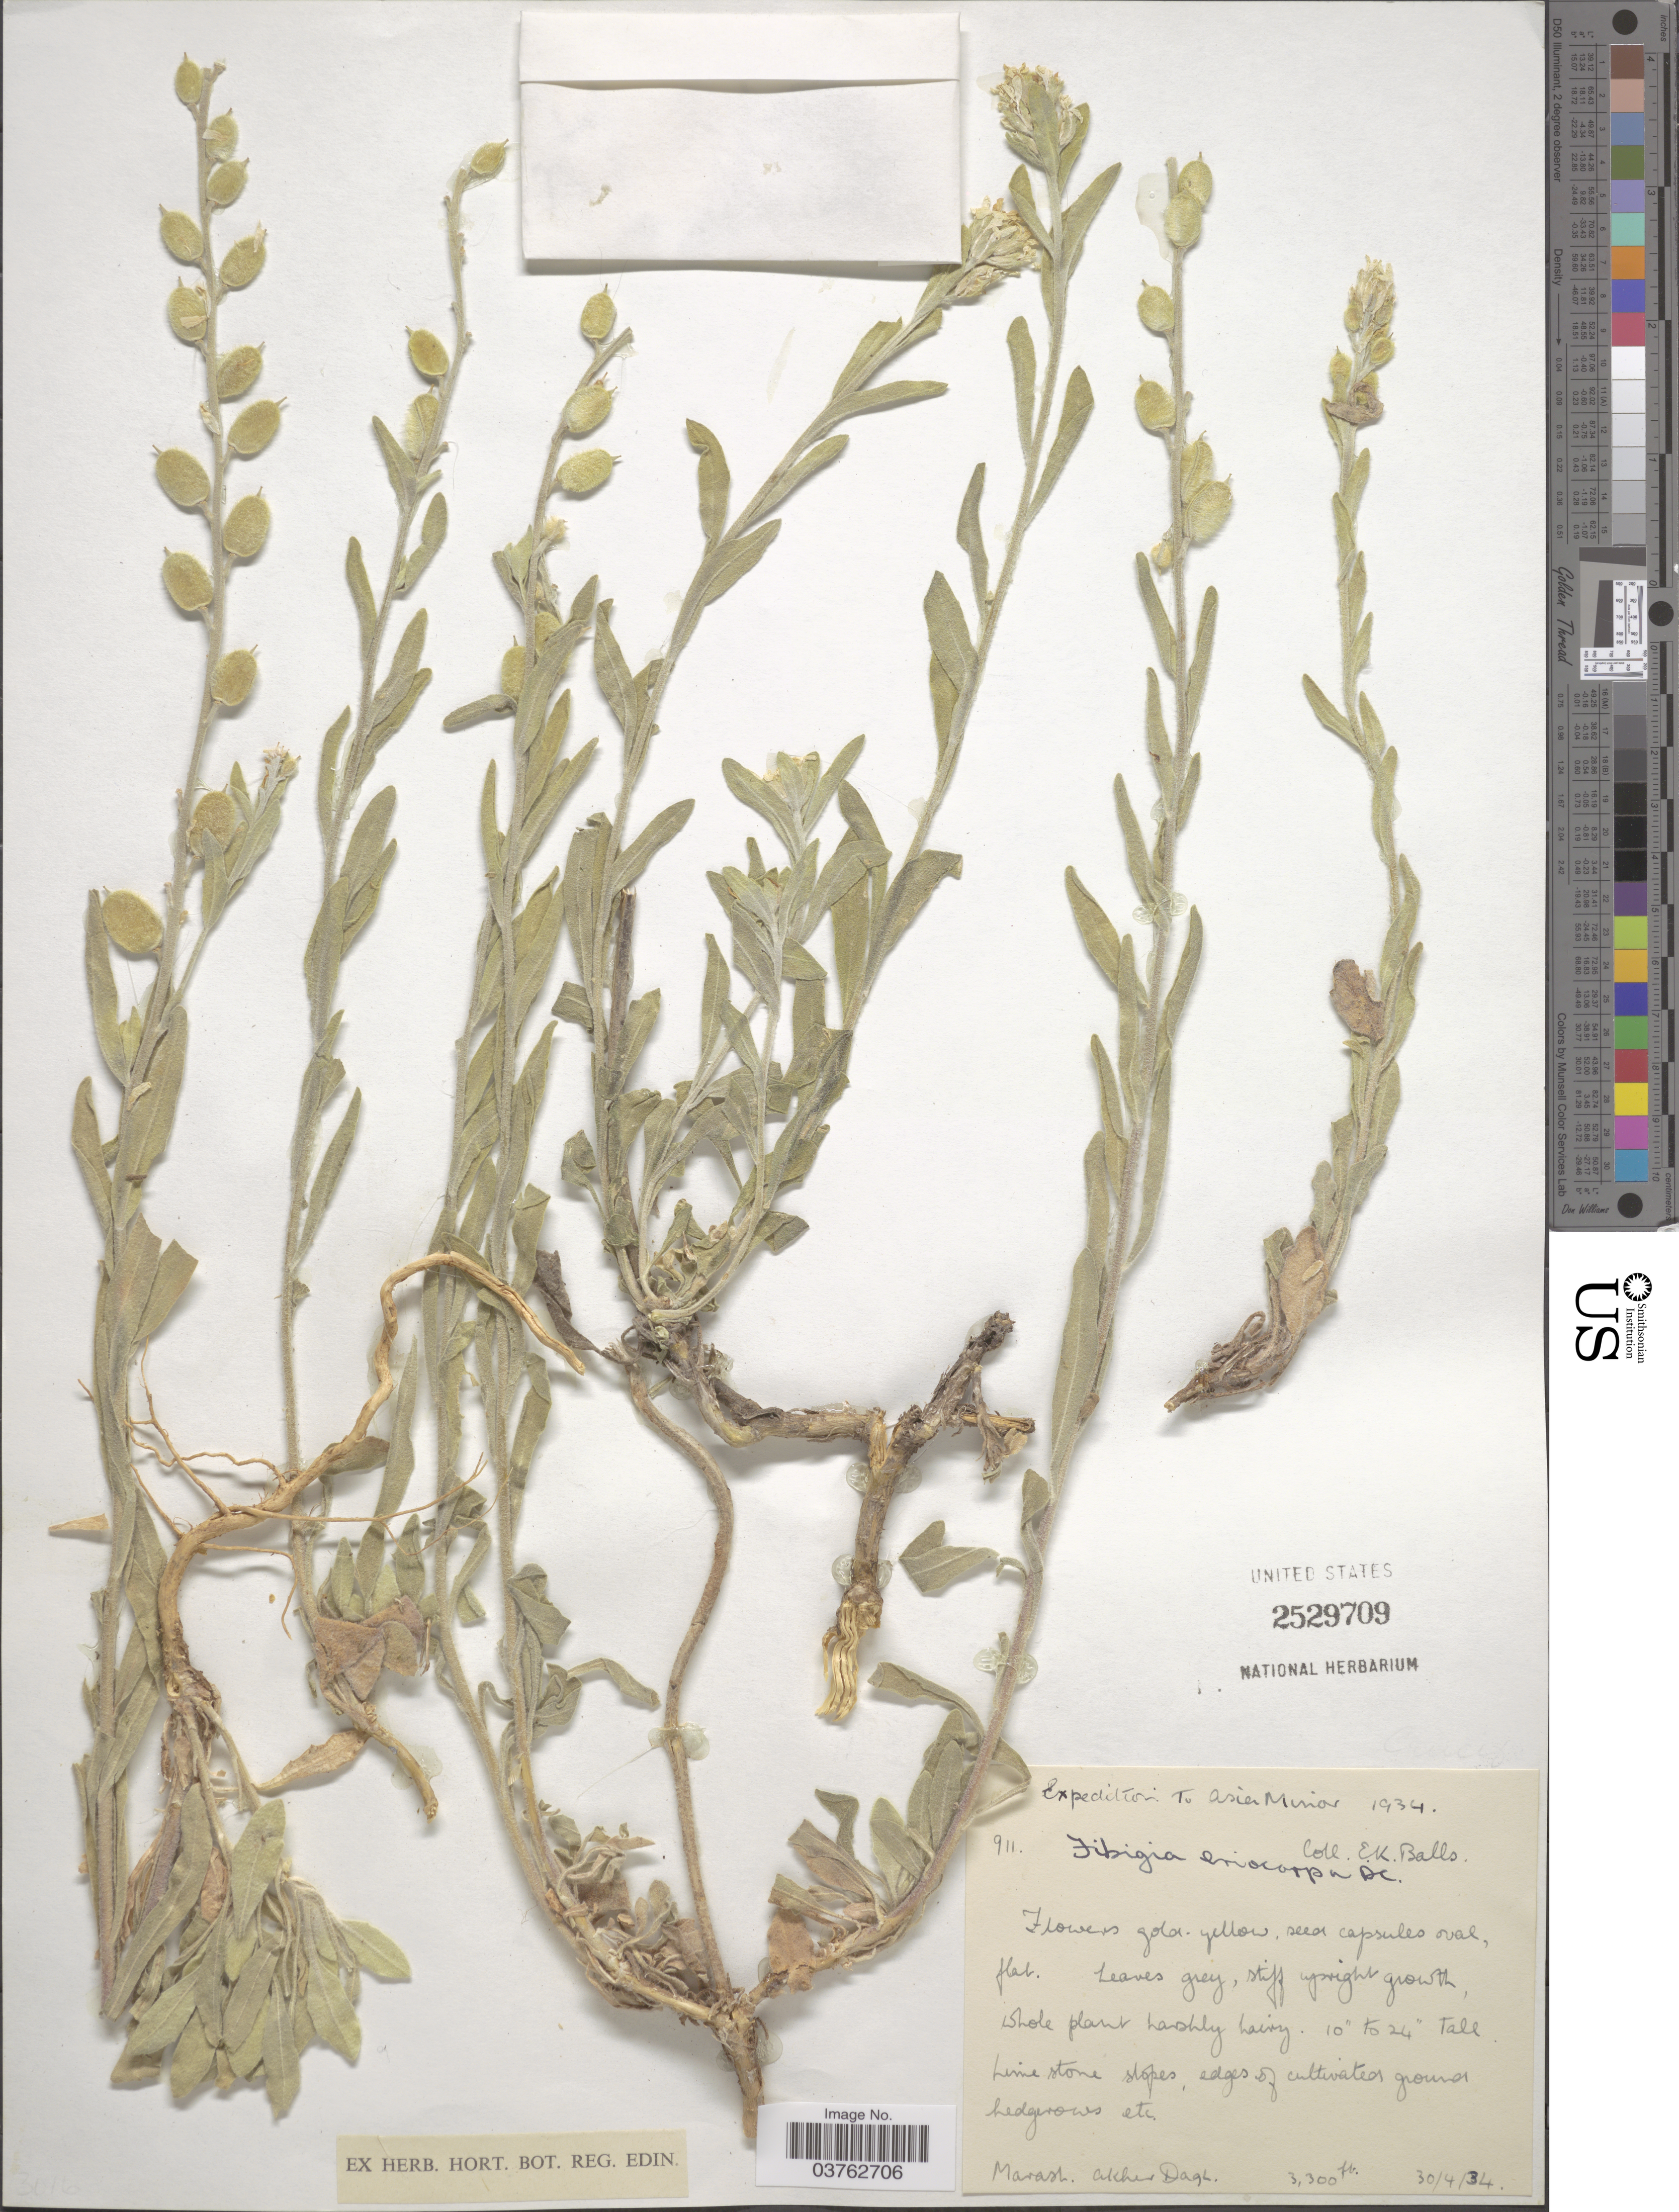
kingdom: Plantae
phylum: Tracheophyta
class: Magnoliopsida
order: Brassicales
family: Brassicaceae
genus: Fibigia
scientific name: Fibigia eriocarpa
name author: (DC.) Boiss.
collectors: E. K. Balls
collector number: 911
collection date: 1934-04-30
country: Turkey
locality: Asia Minor. Monast. Akher Dagh.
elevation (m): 1006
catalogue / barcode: US 2529709